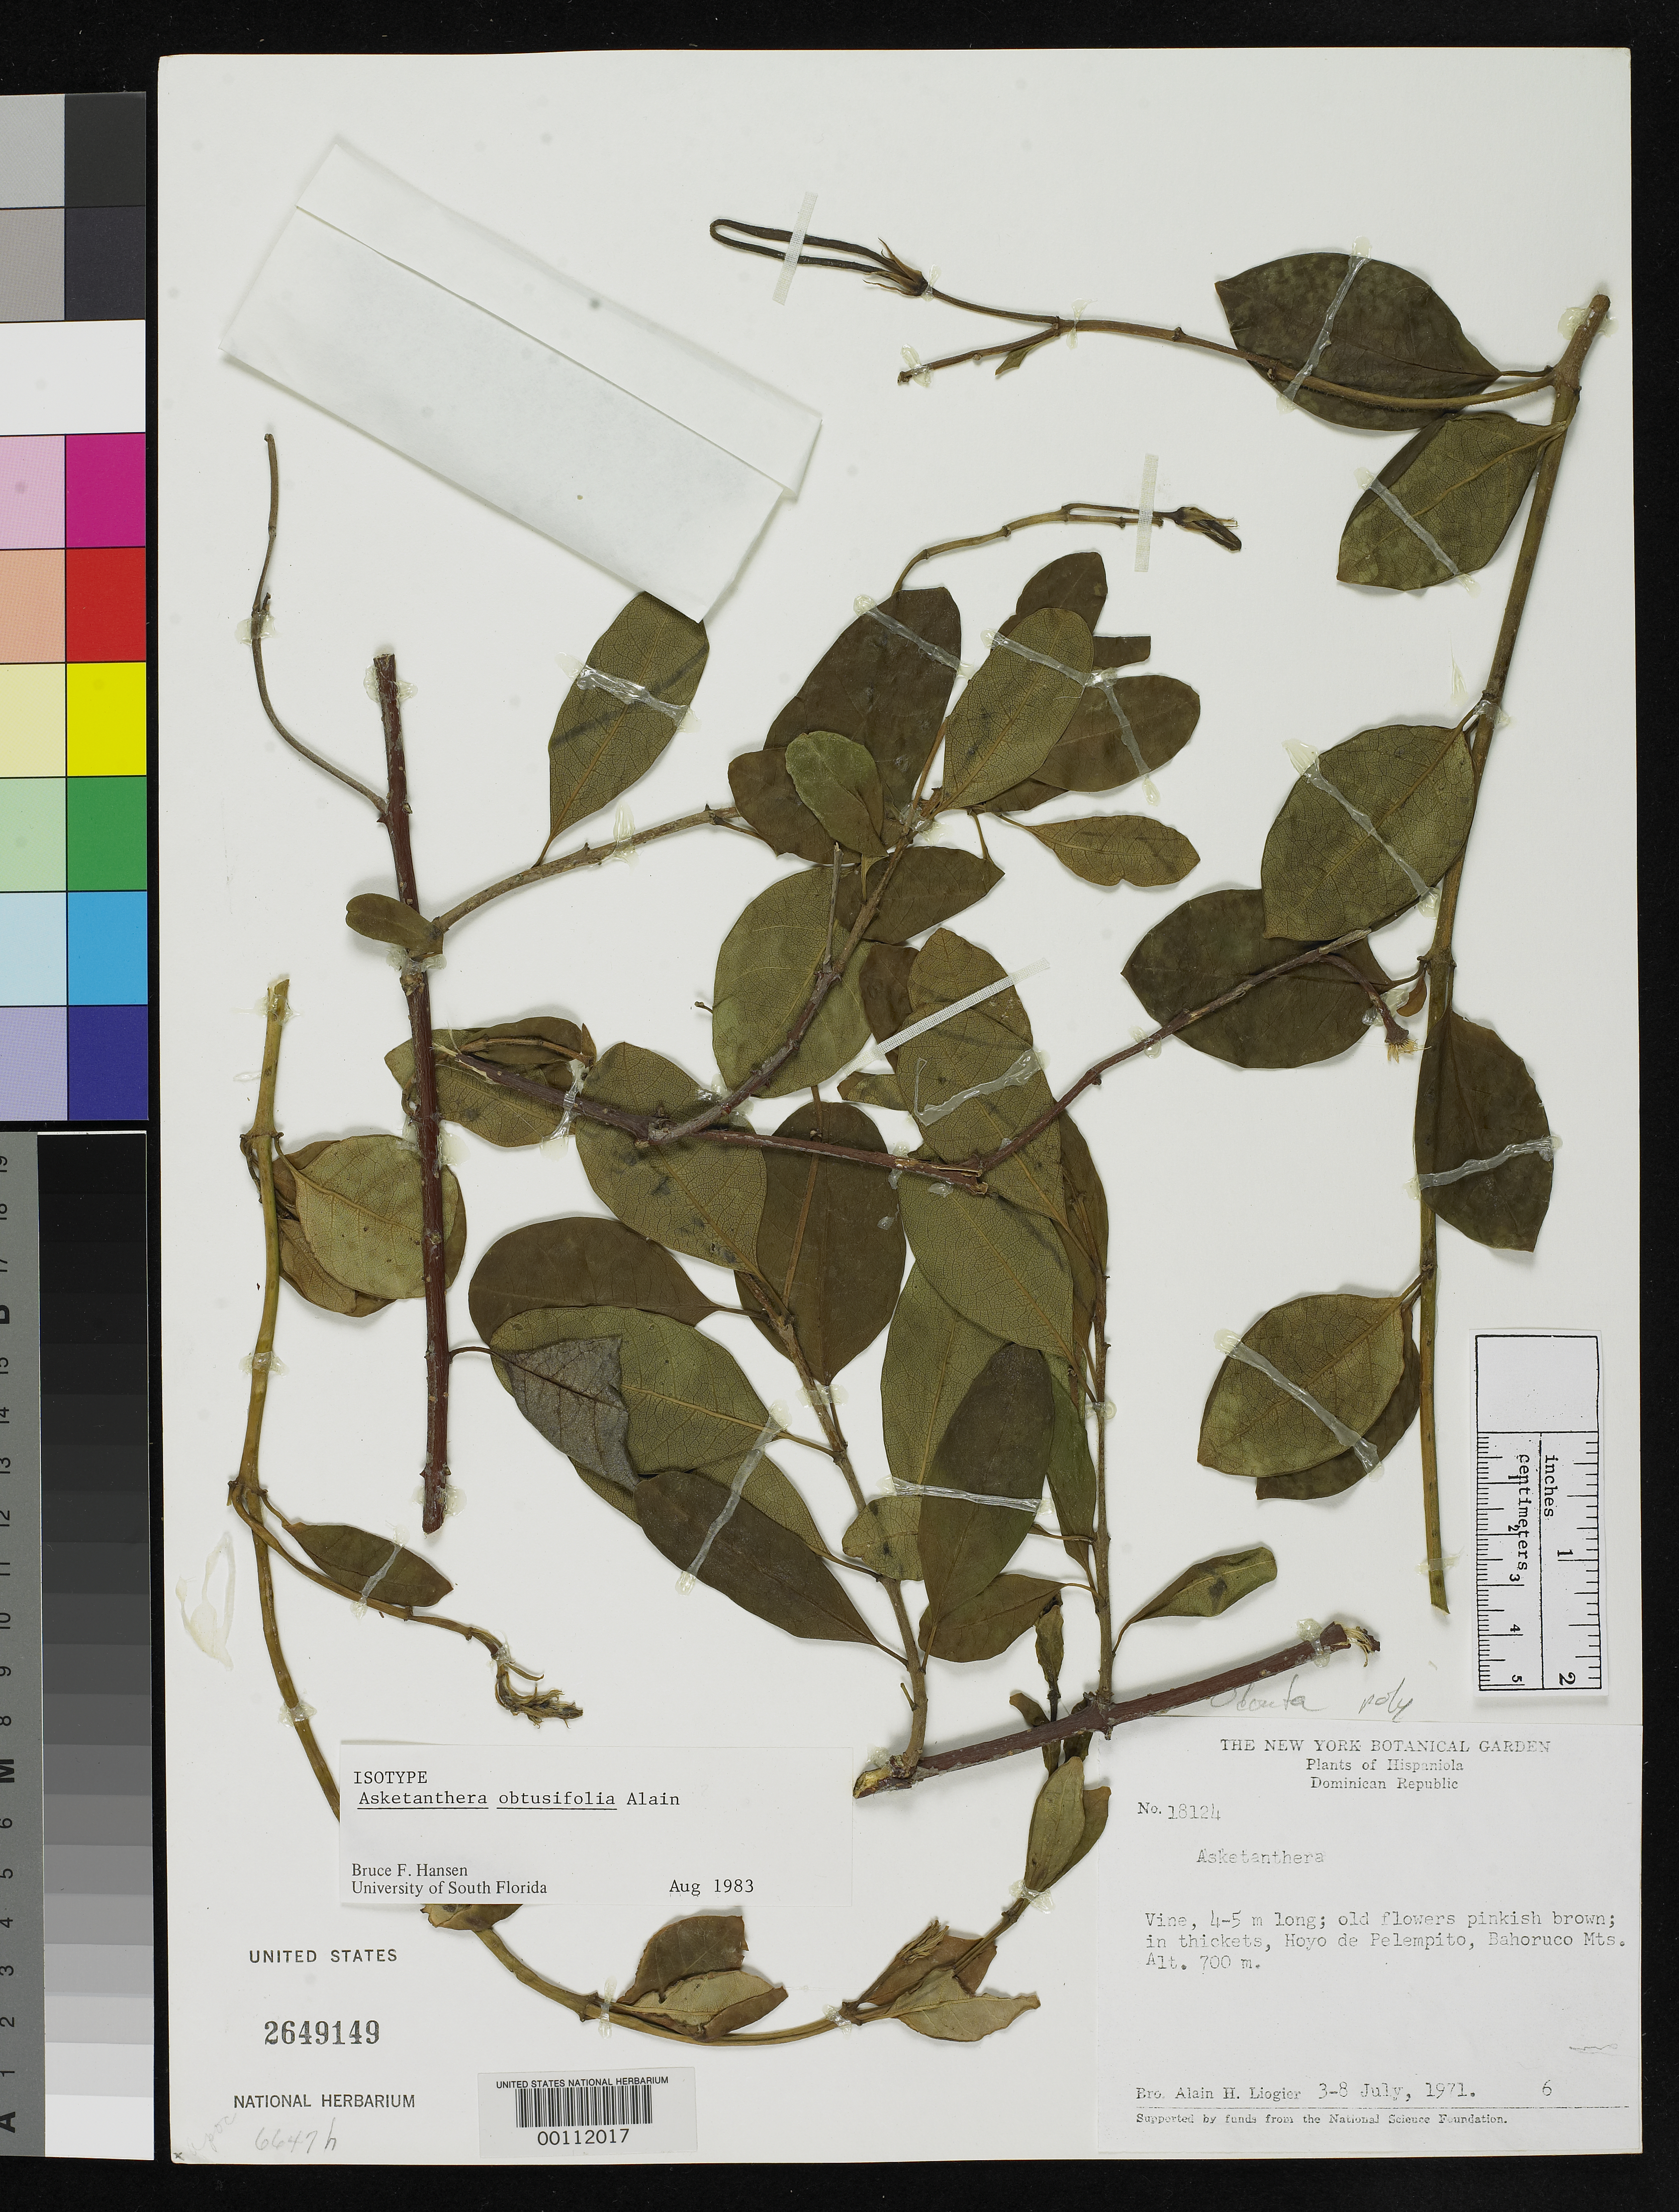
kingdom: Plantae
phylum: Tracheophyta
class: Magnoliopsida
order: Gentianales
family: Apocynaceae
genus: Asketanthera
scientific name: Asketanthera obtusifolia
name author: Alain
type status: Isotype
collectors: A. H. Liogier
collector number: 18124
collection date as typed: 03 Jul 1971 to 08 Jul 1971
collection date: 1971-07-03/1971-07-08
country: Dominican Republic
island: Hispaniola Island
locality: Hispaniola Bahoruco Mt., hoyo de Pelempito.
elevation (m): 700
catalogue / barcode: US 2649149